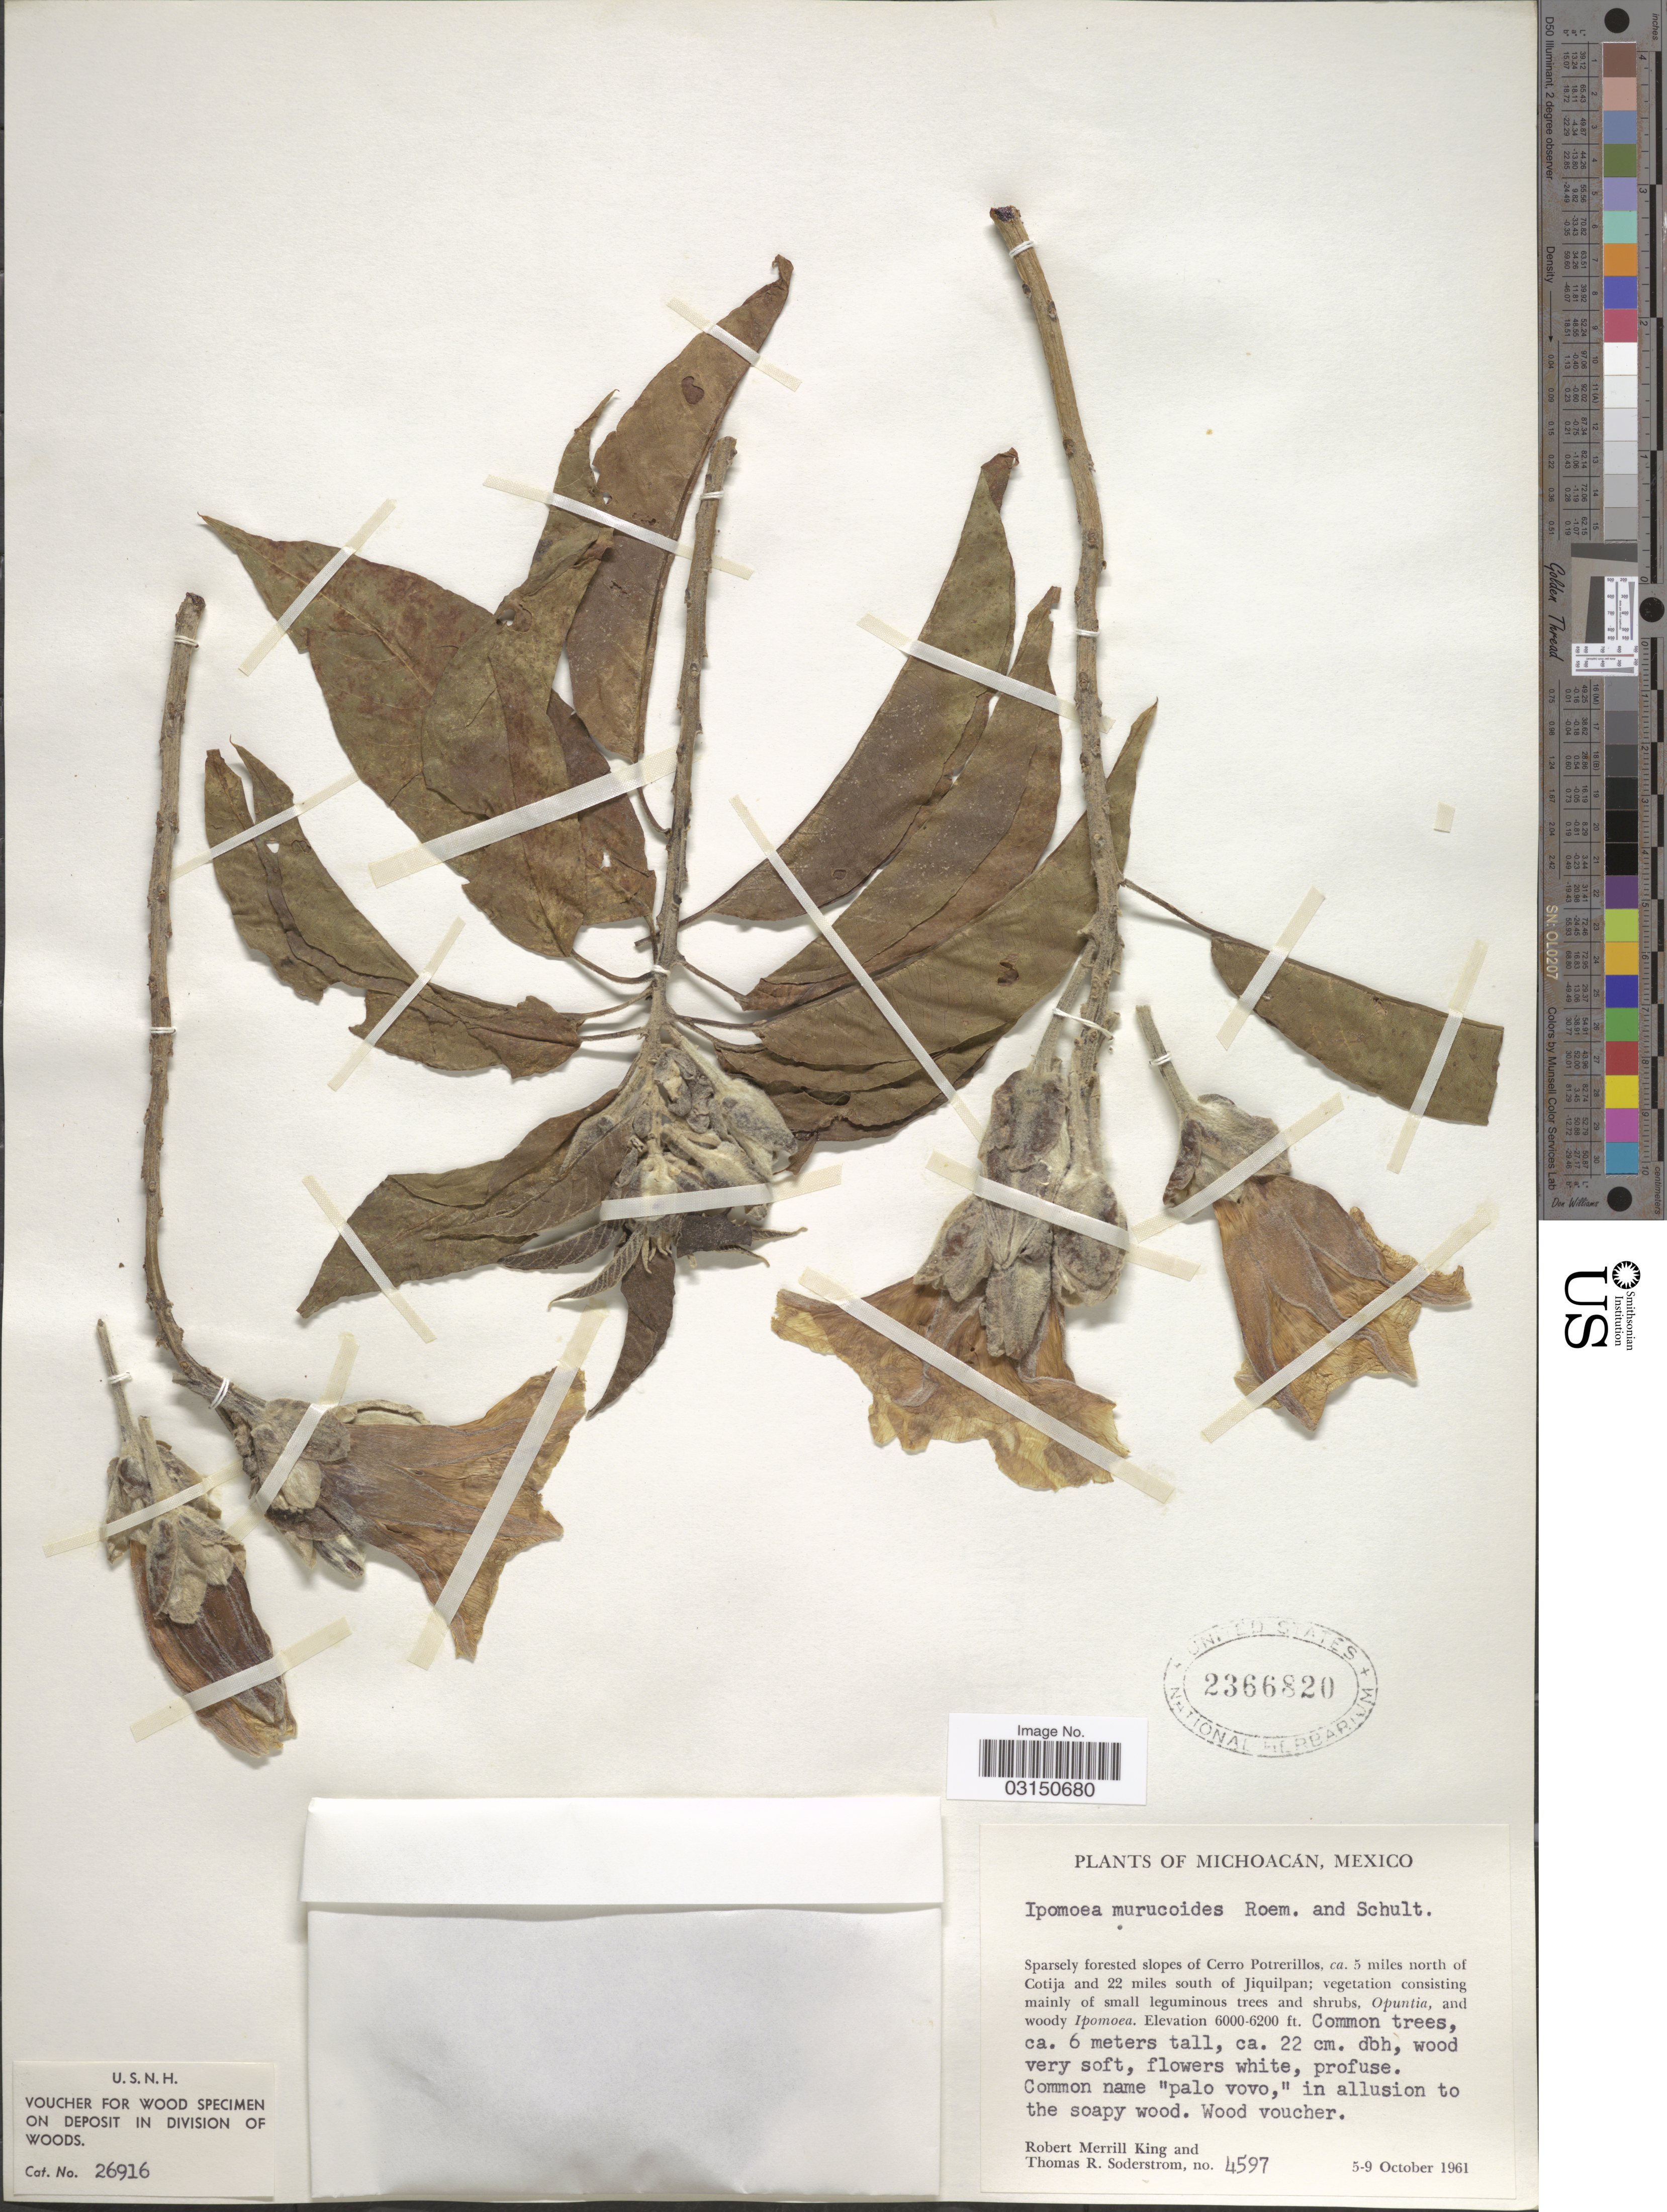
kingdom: Plantae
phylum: Tracheophyta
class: Magnoliopsida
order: Solanales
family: Convolvulaceae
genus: Ipomoea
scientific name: Ipomoea murucoides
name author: Roem. & Schult.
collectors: R. M. King & T. R. Soderstrom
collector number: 4597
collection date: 1961-10-05/1961-10-09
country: Mexico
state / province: Michoacán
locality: Sparsely forested slopes of Cerro Potrerillos, ca. 5 miles north of Cotija and 22 miles south of Jiquilpan.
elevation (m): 1829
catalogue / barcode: US 2366820